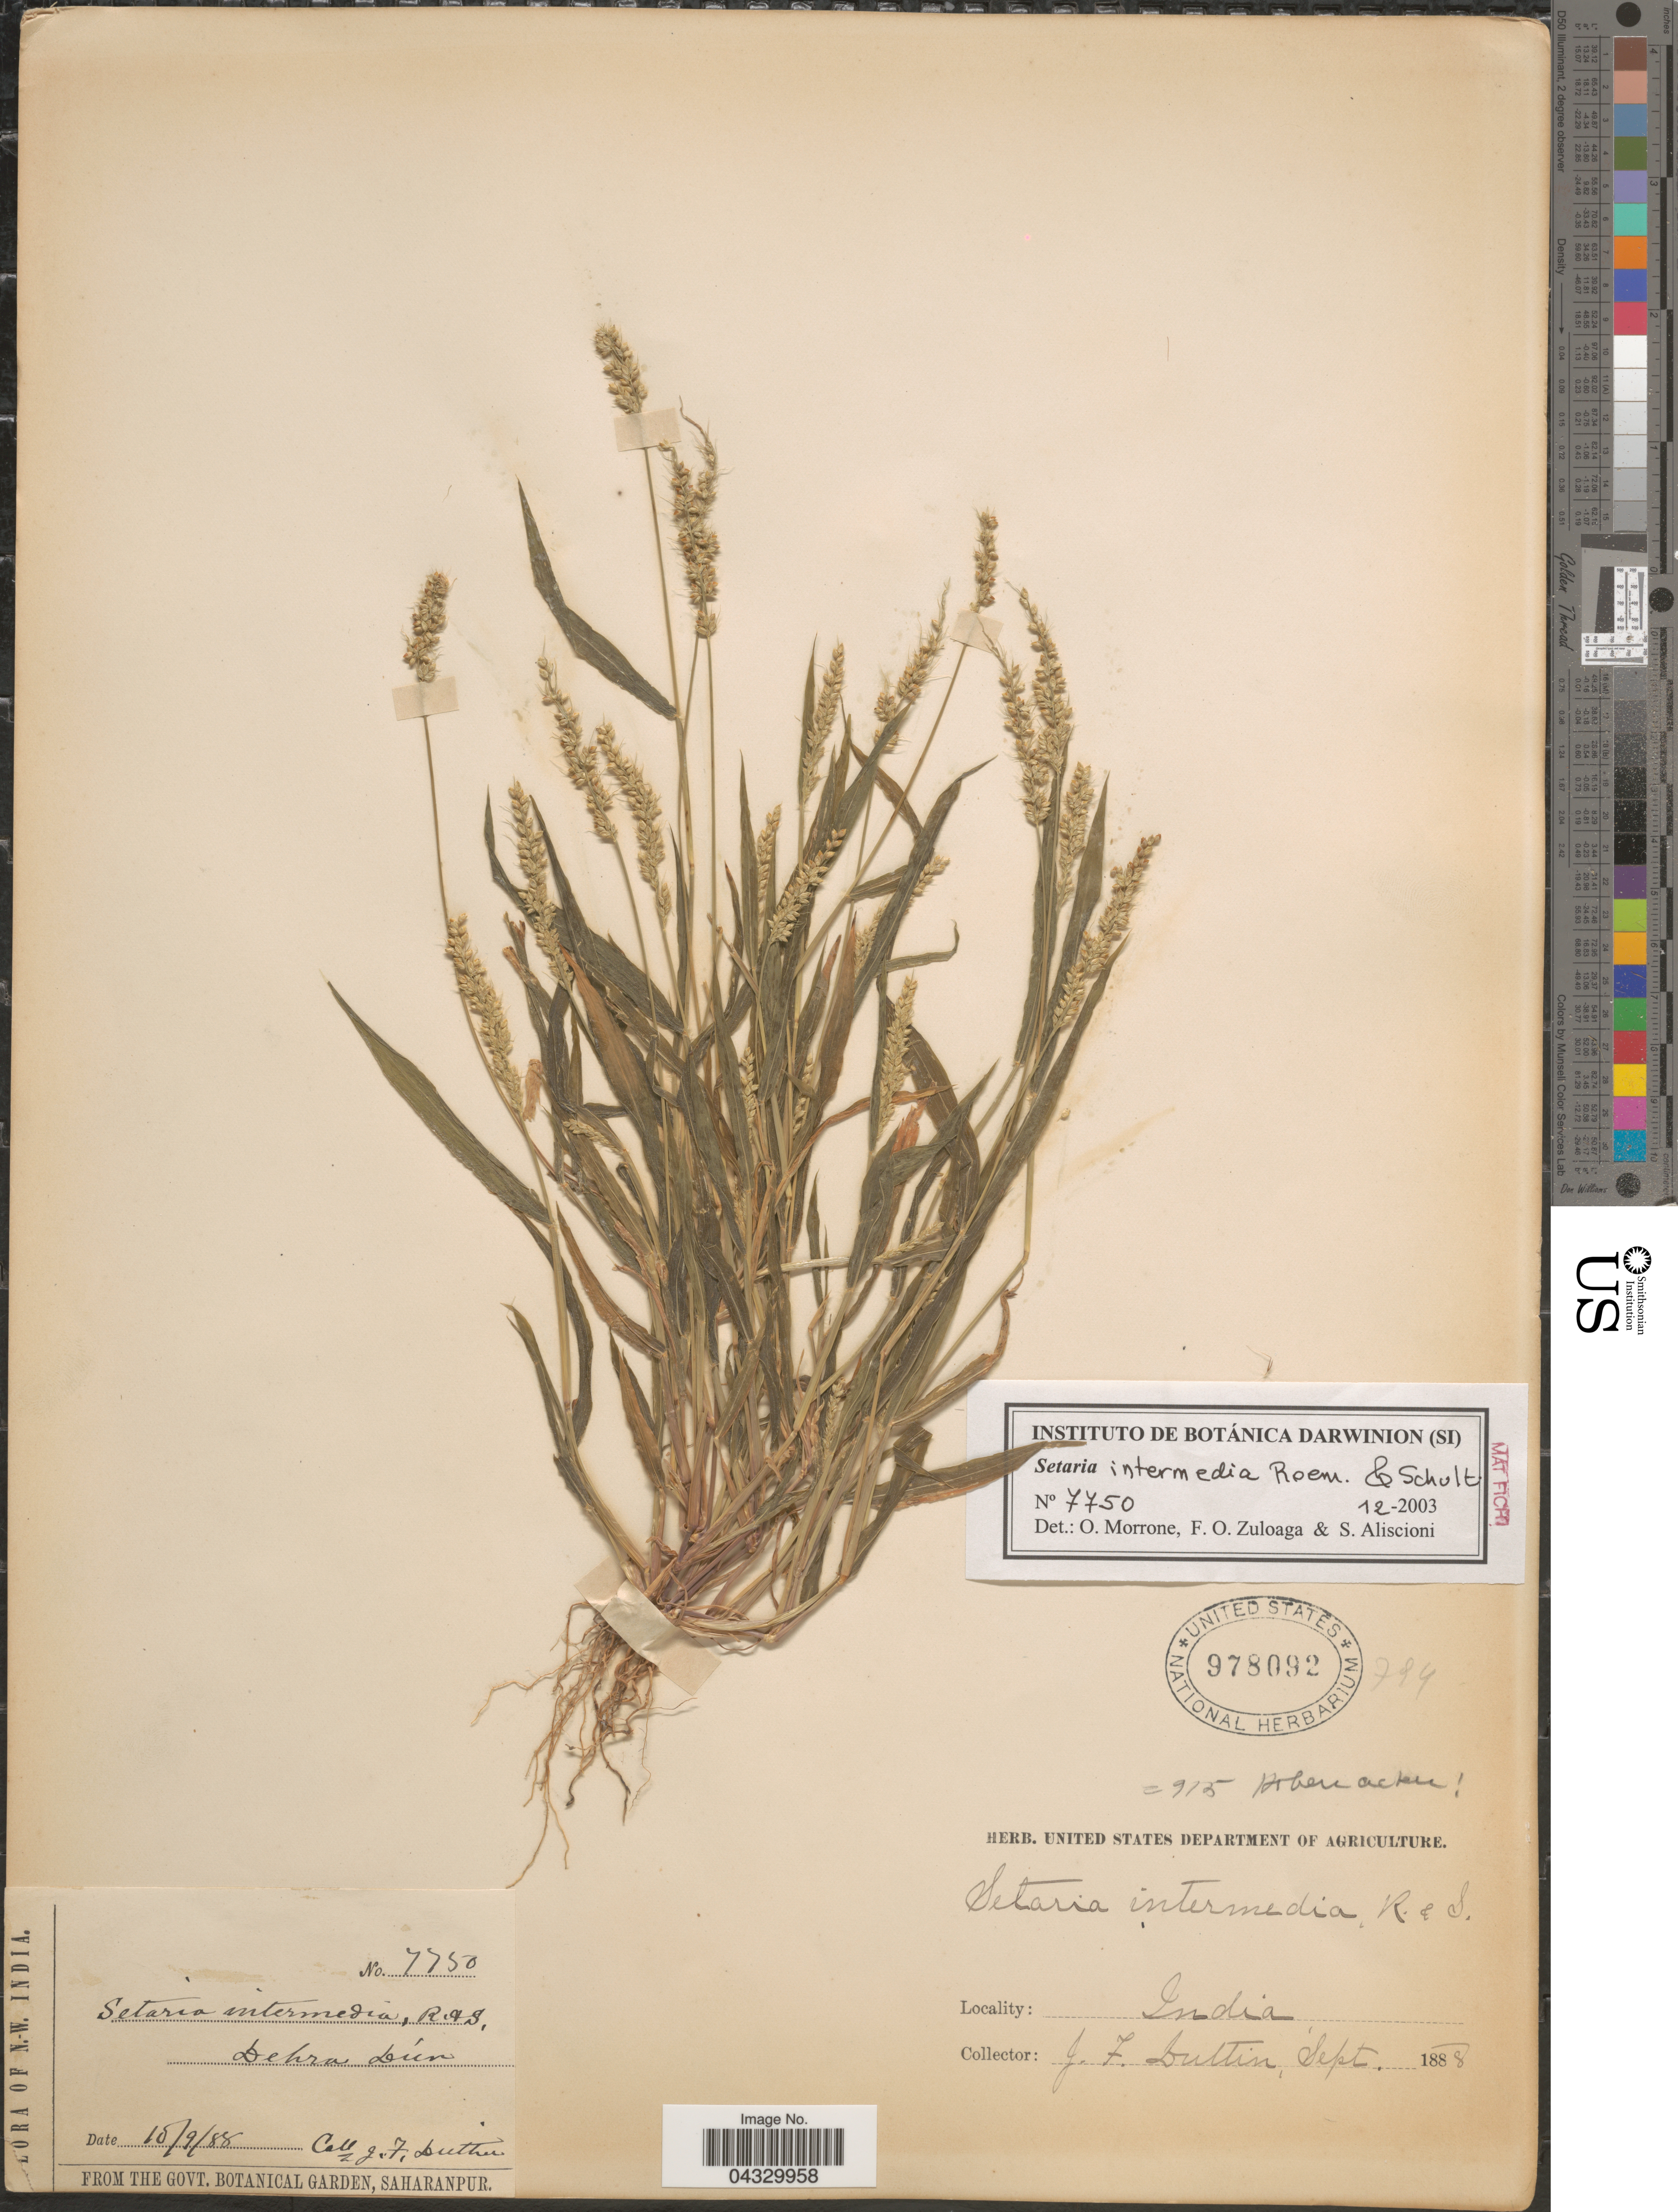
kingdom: Plantae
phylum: Tracheophyta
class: Liliopsida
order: Poales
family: Poaceae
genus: Setaria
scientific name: Setaria intermedia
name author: Roem. & Schult.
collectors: J. F. Duthie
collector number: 7750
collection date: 1888-09-15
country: India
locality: N.W. India. Dehra Dun.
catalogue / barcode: US 978092